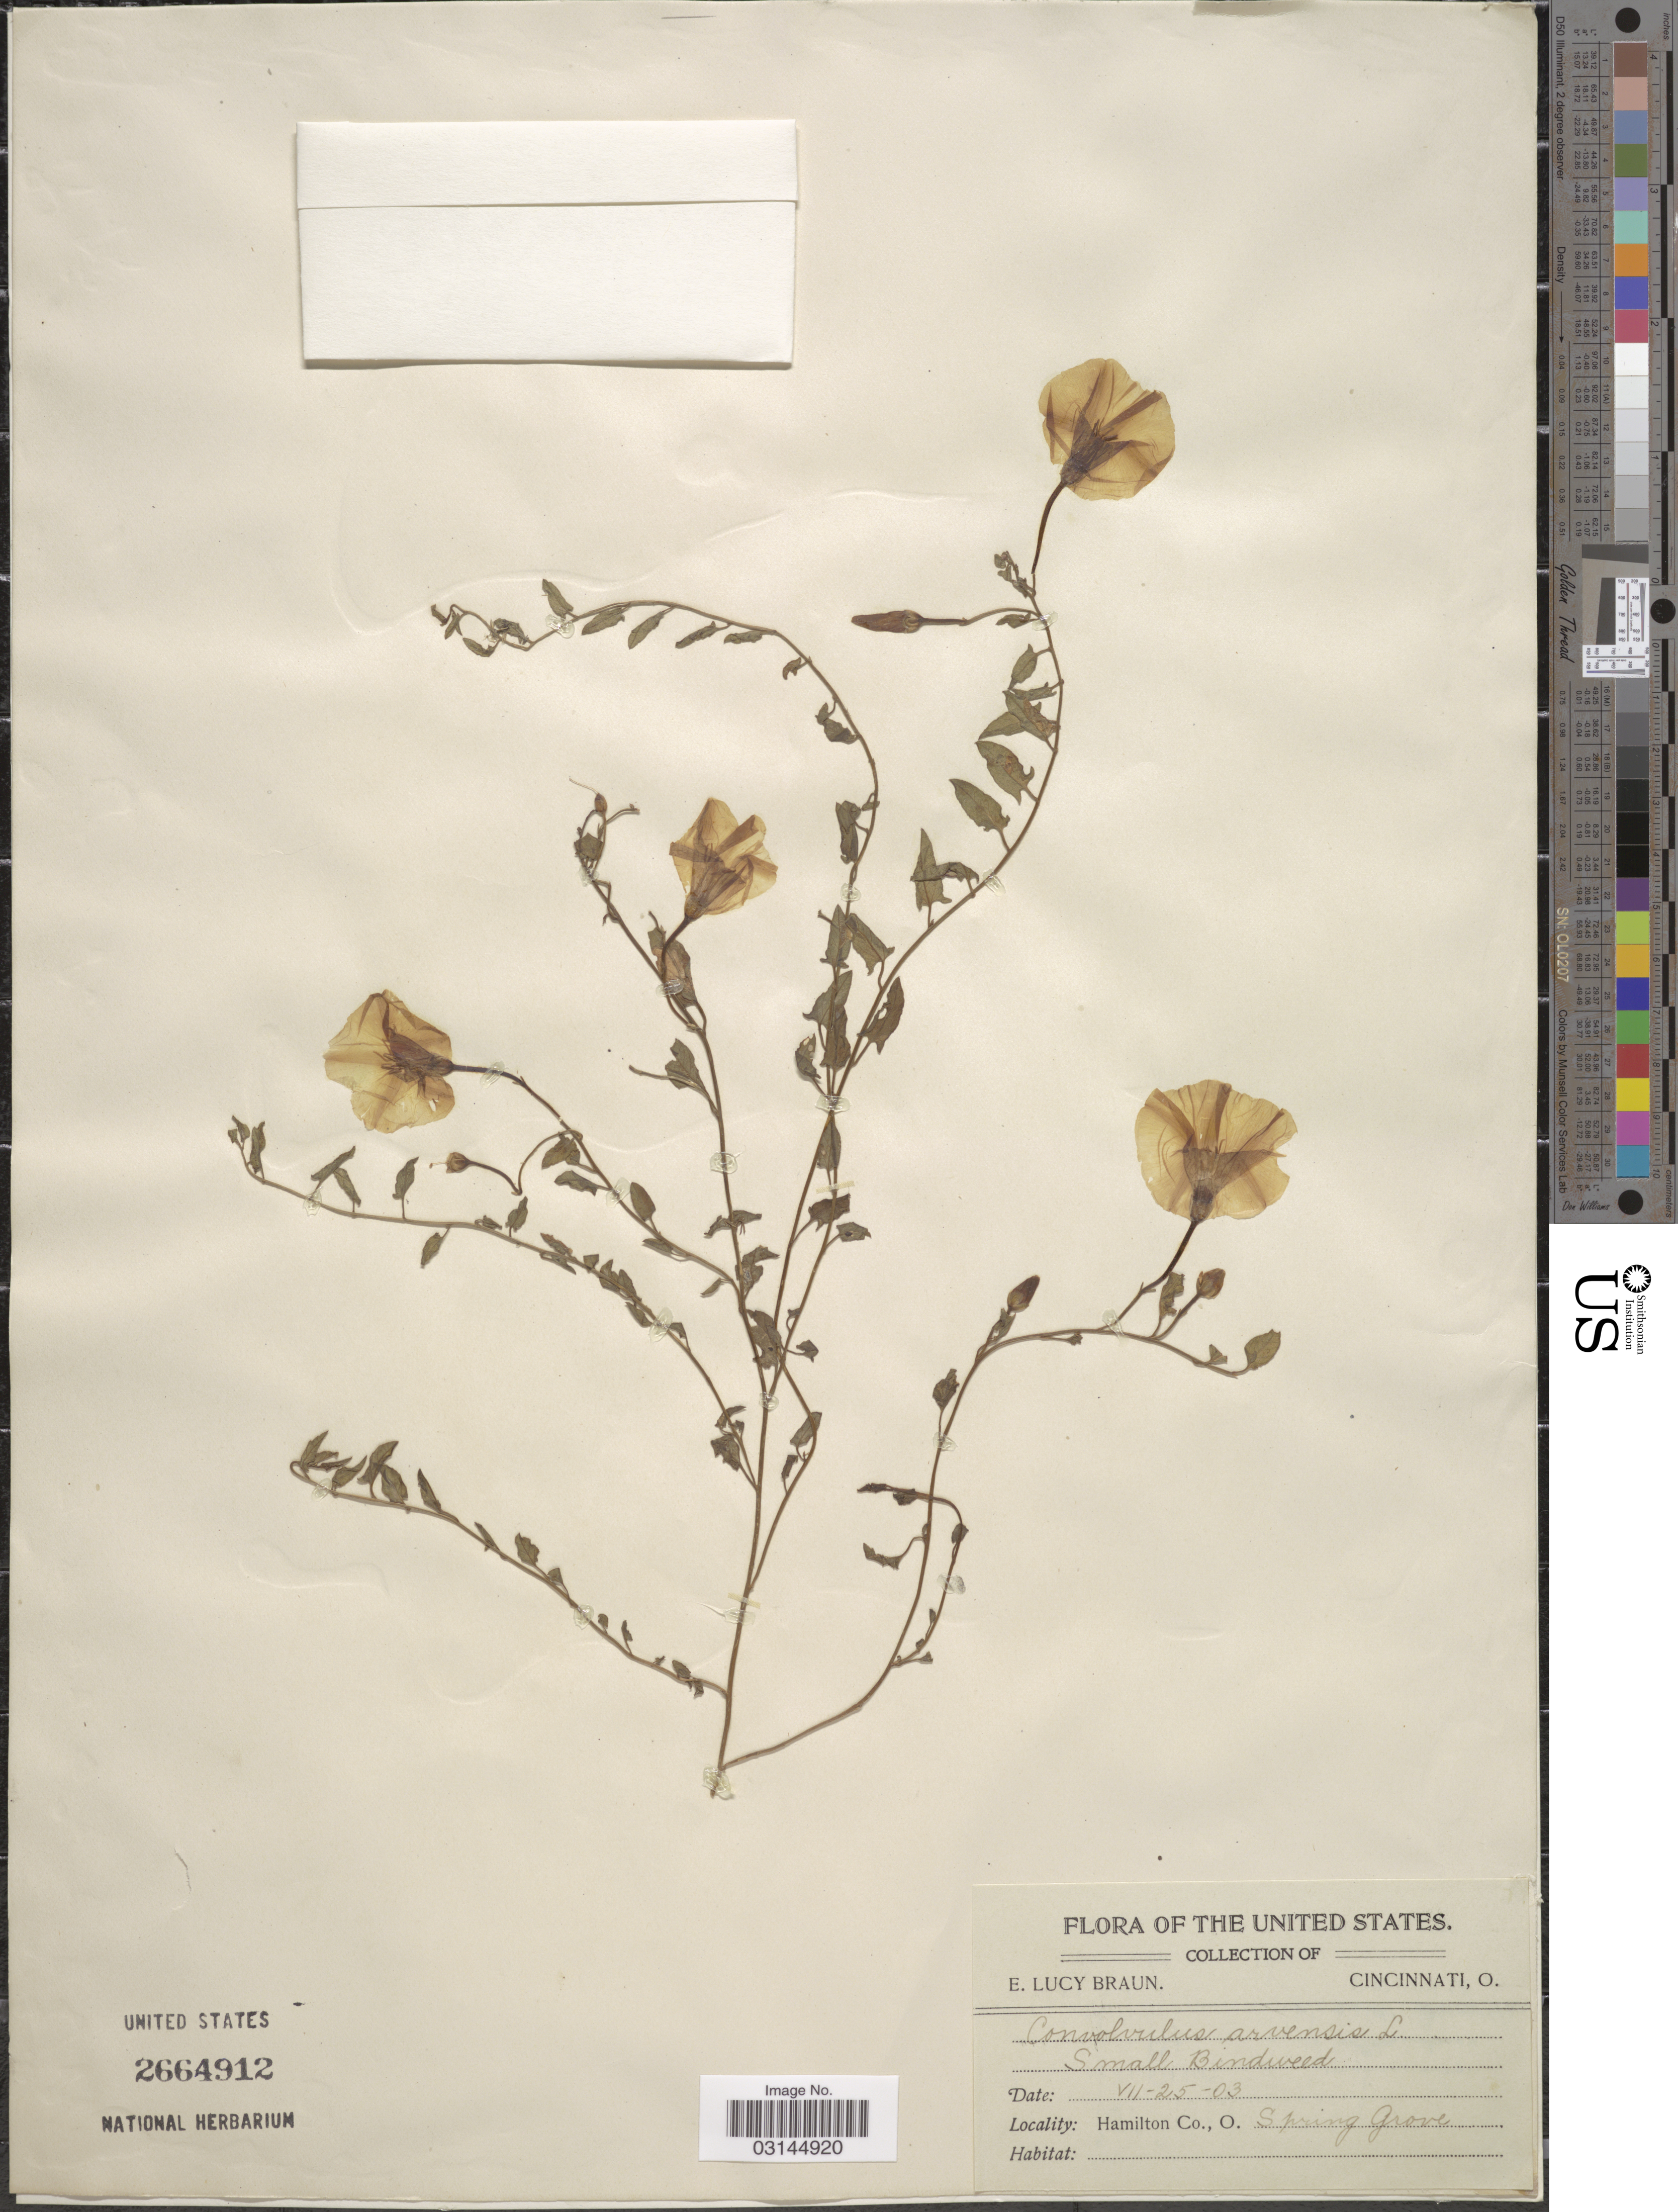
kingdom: Plantae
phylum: Tracheophyta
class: Magnoliopsida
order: Solanales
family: Convolvulaceae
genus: Convolvulus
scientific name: Convolvulus arvensis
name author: L.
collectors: E. L. Braun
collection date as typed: Transcribed d/m/y: 25/7/3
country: United States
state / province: Ohio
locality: Hamilton Co., Spring Grove.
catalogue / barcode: US 2664912